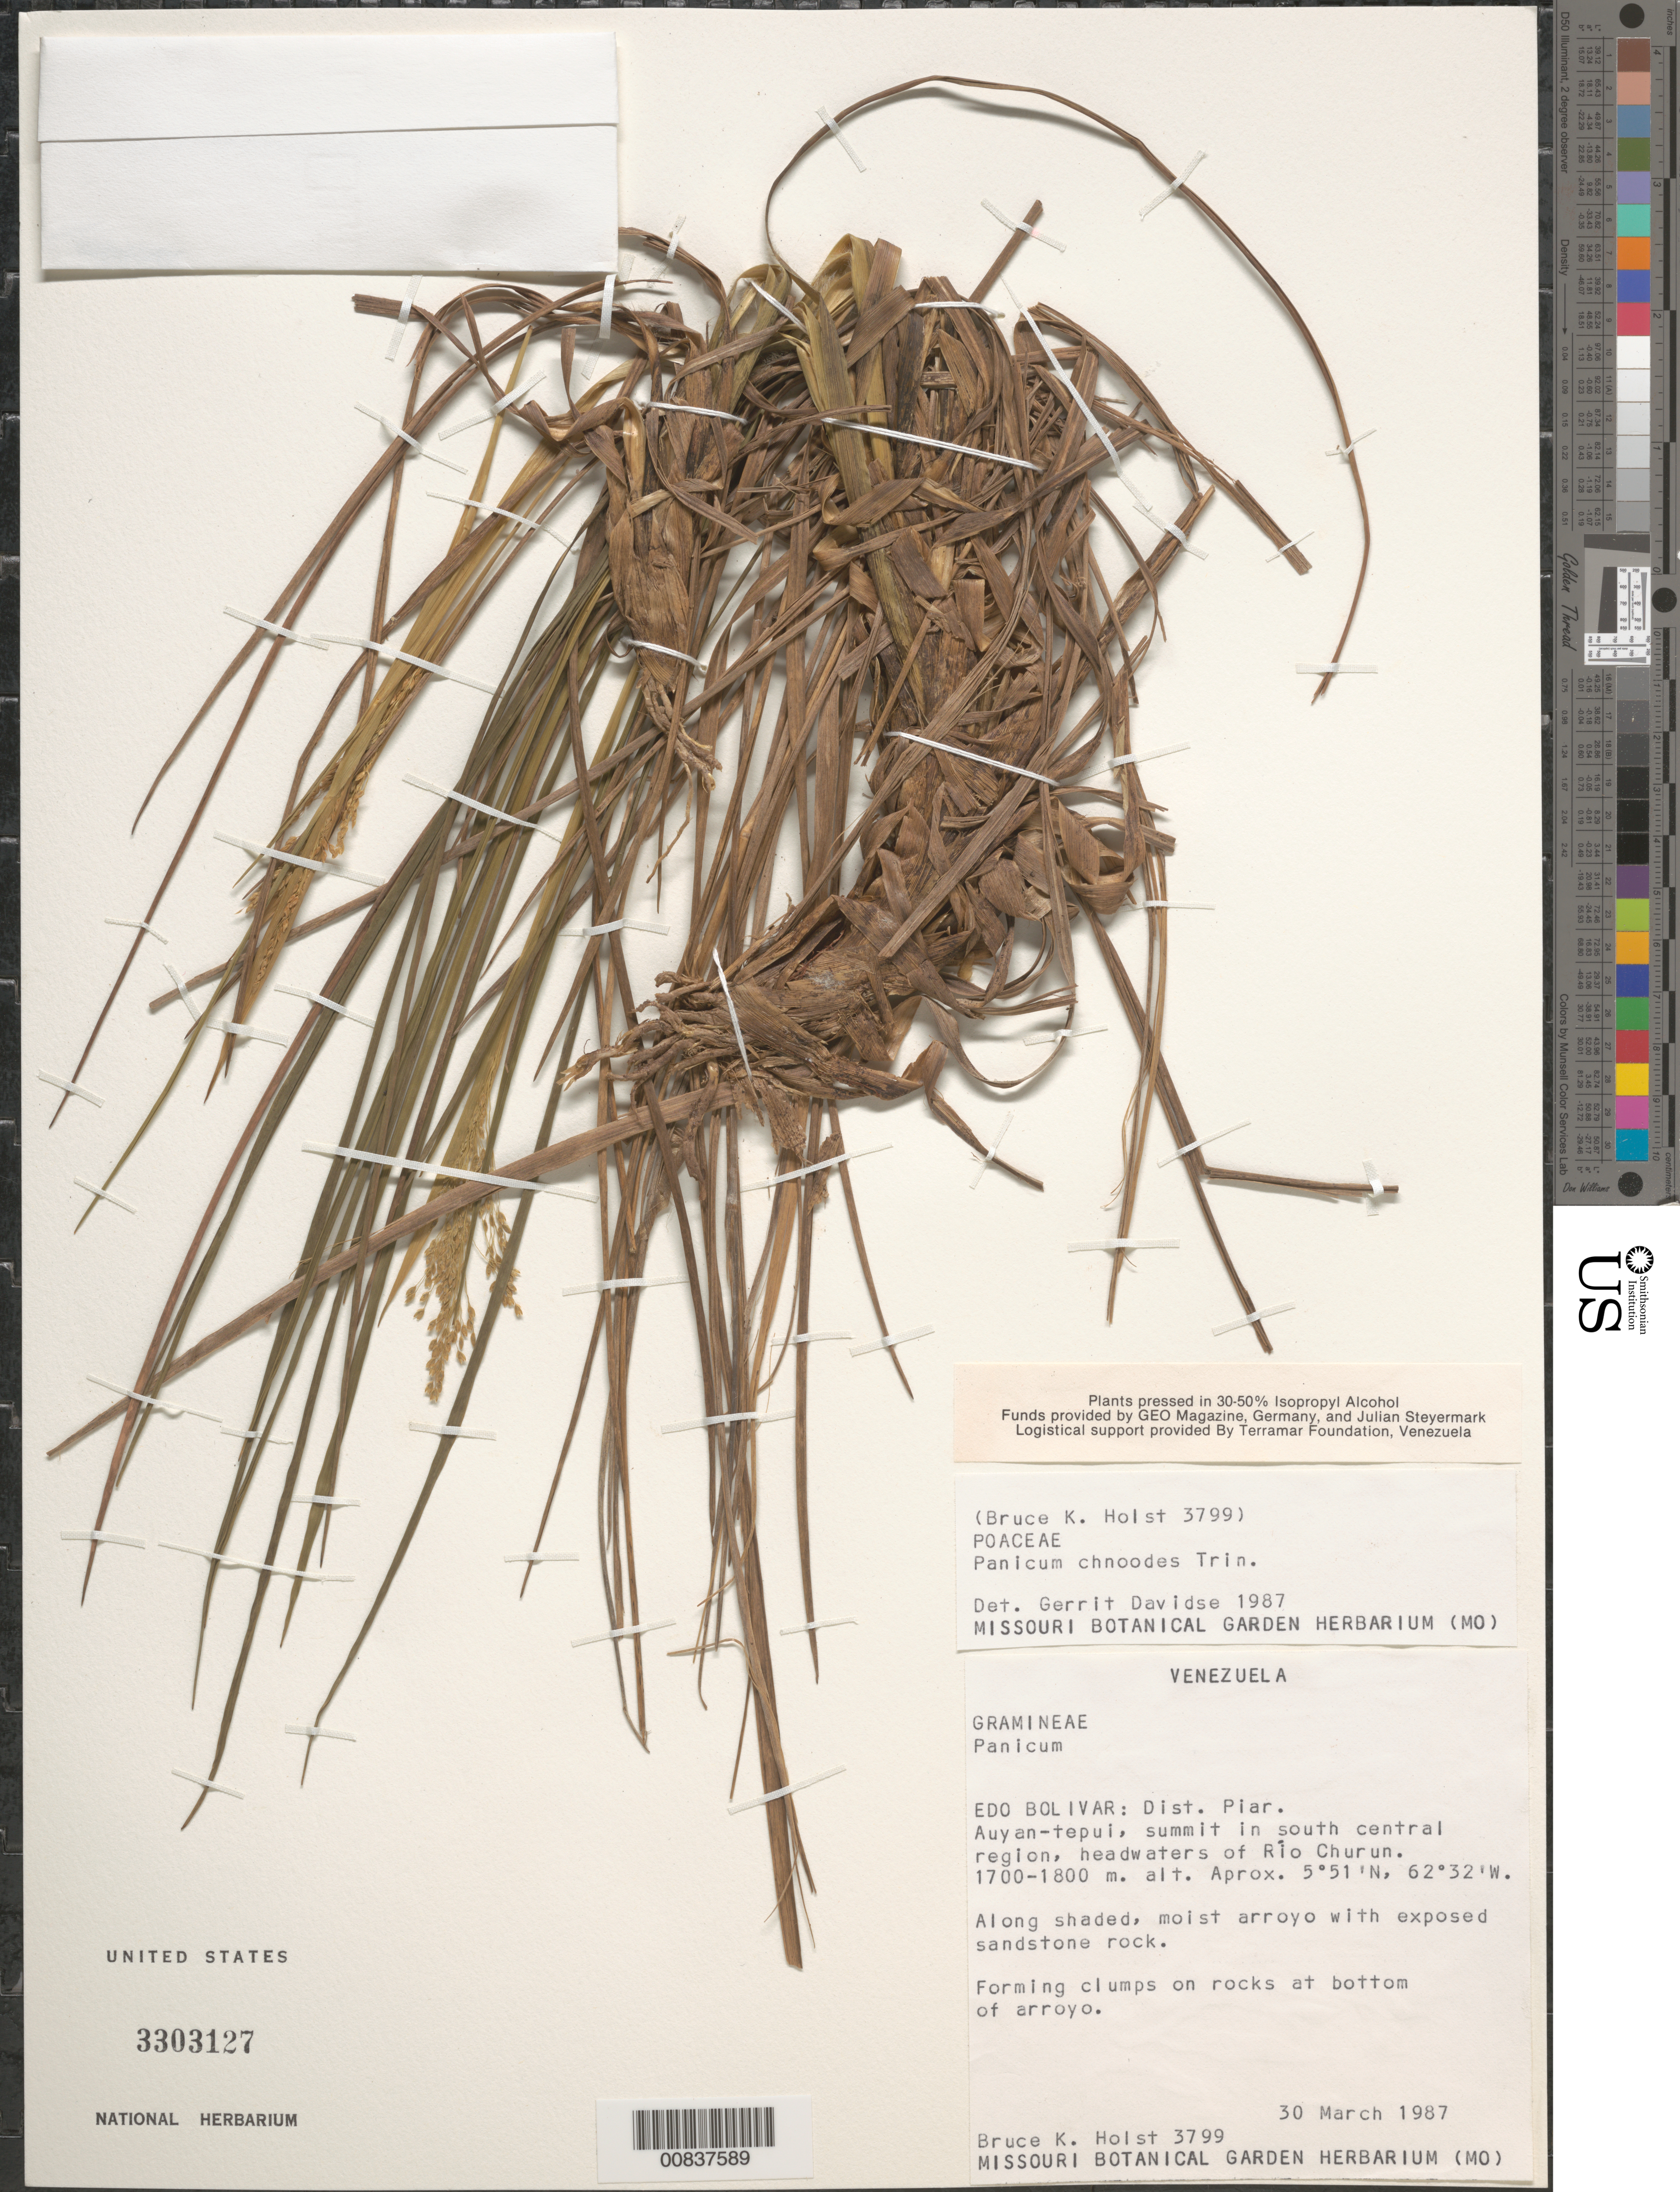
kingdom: Plantae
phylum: Tracheophyta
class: Liliopsida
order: Poales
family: Poaceae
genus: Panicum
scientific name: Panicum chnoodes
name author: Trin.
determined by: Davidse, Gerrit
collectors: B. Holst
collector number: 3799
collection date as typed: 30-Mar-87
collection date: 1987-03-30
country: Venezuela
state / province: Bolívar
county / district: Piar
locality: Auyan-tepuí, summit, south-central region, headwaters of Río Churún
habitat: Shaded, moist arroyo with exposed sandstone rock; on rocks at bottom of arroyo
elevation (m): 1700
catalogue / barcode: US 3303127